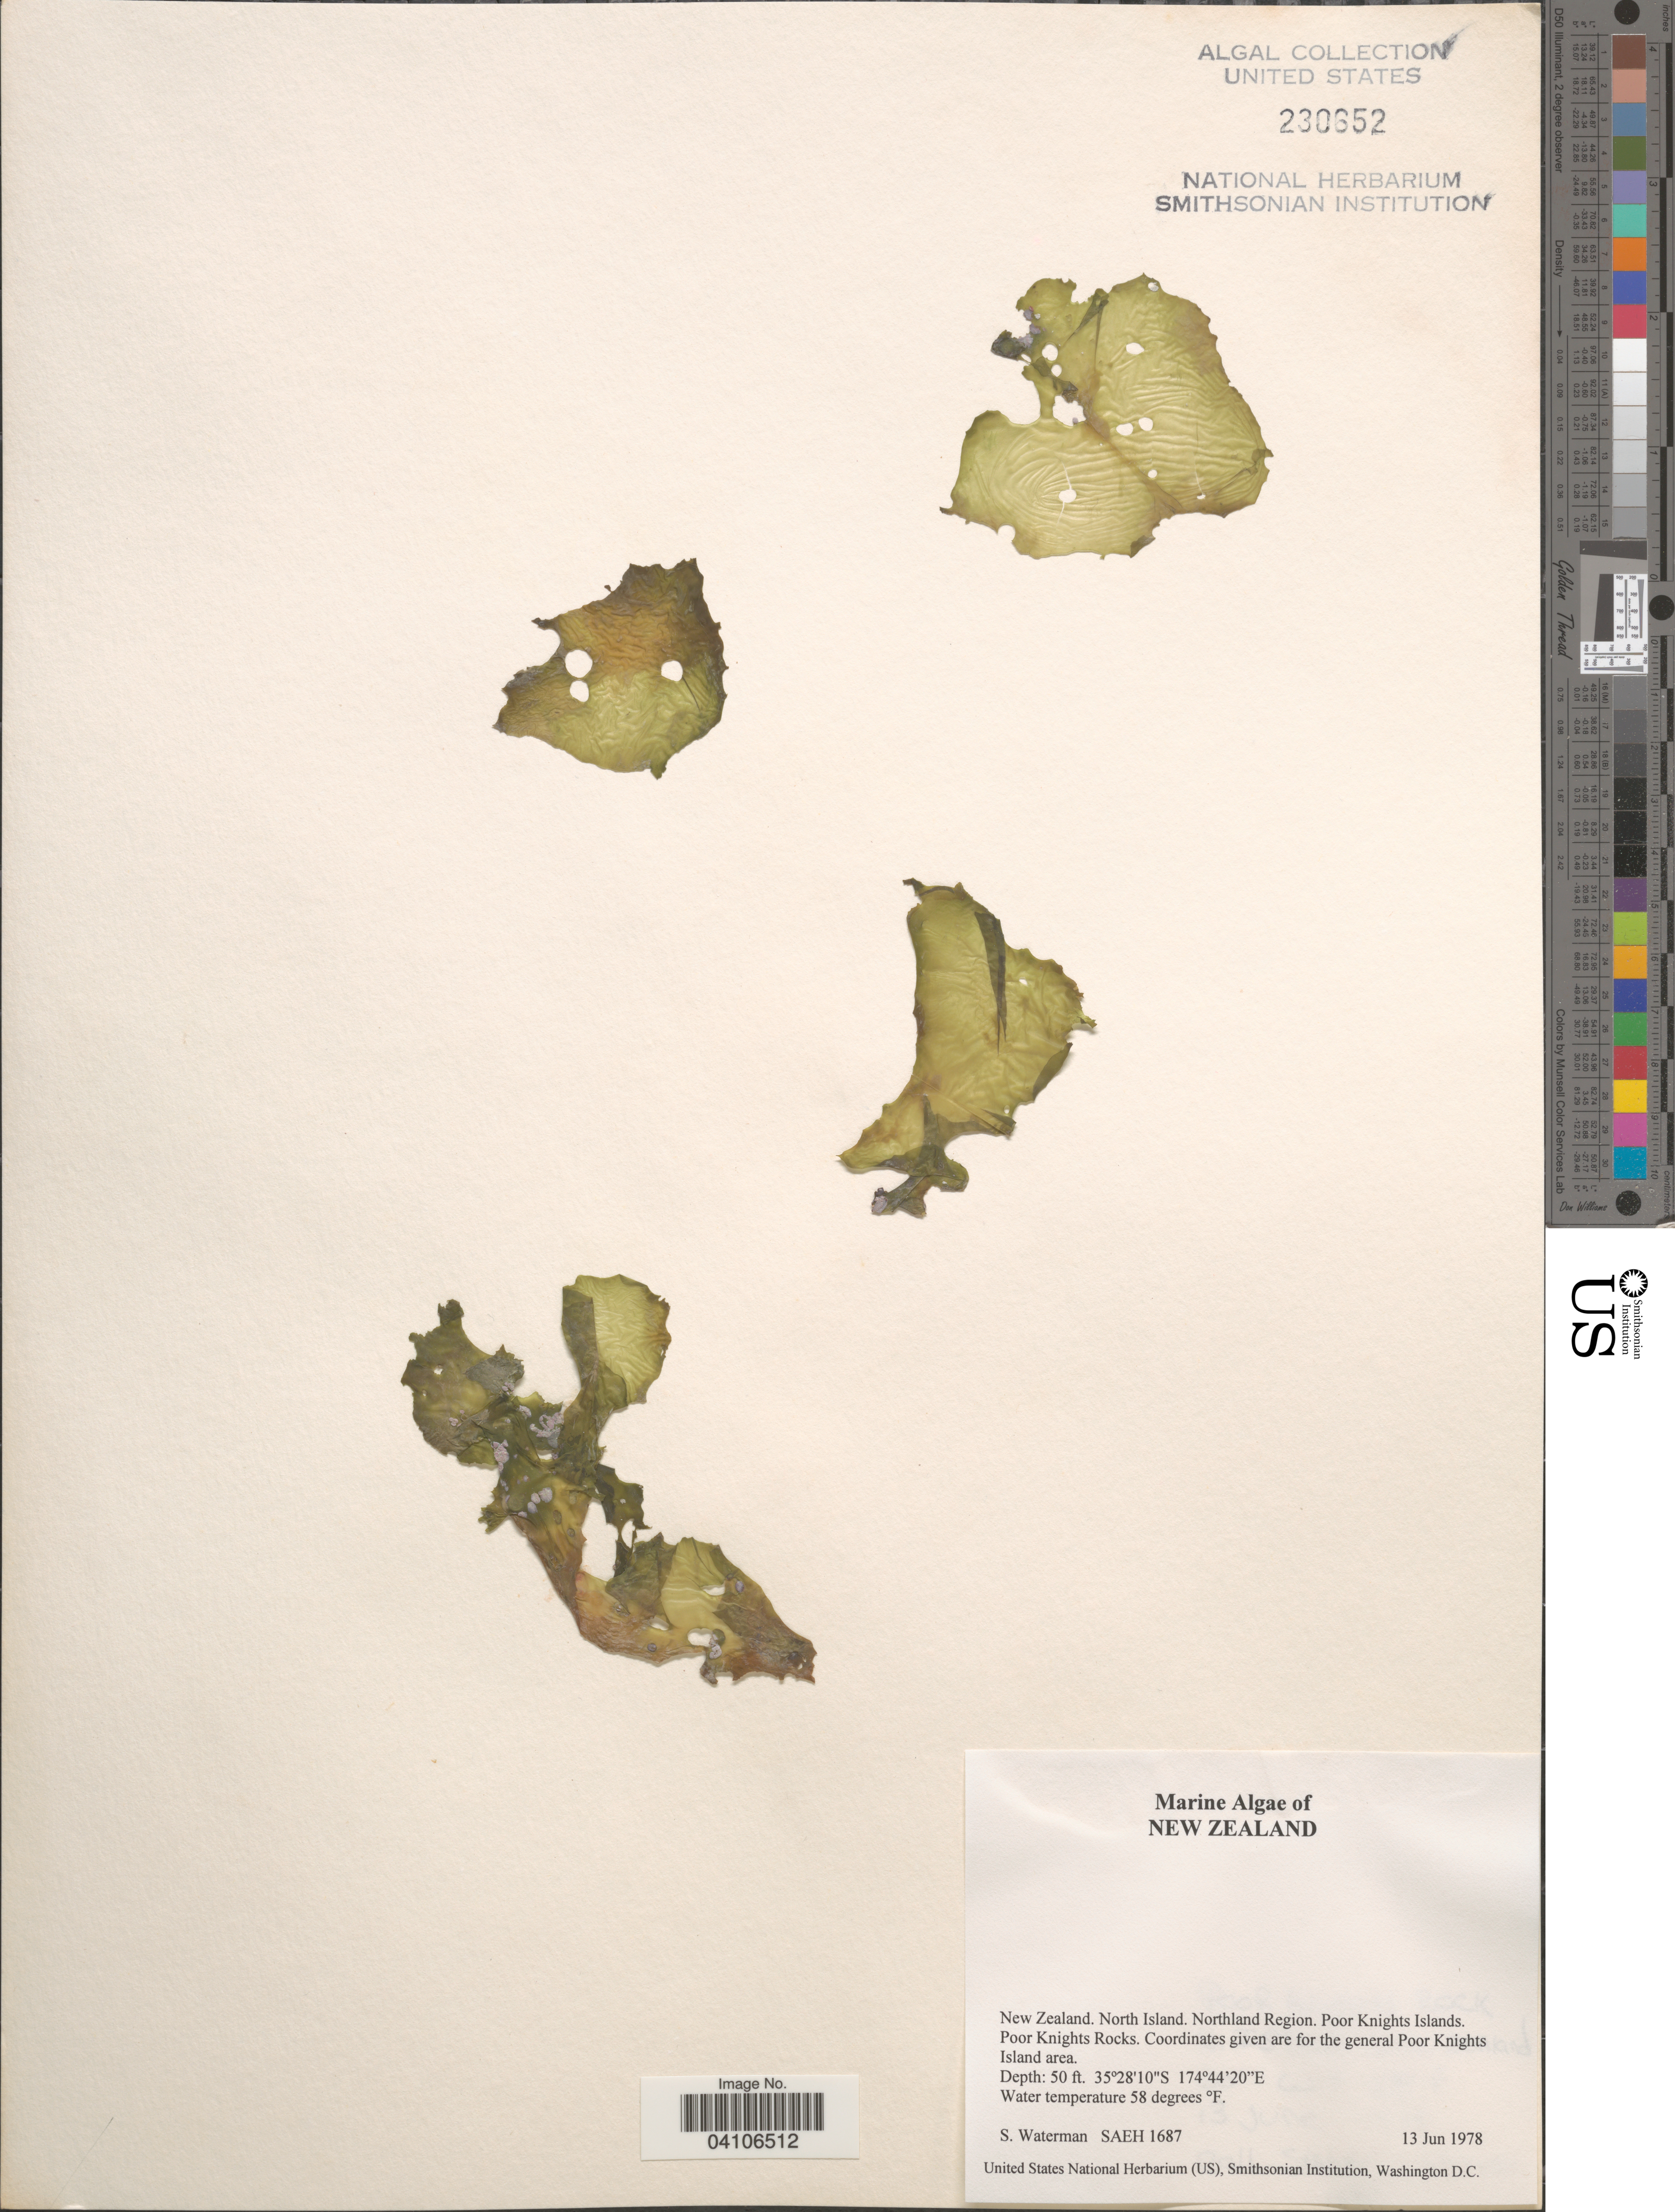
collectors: S. Waterman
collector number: SAEH1687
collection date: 1978-06-13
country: New Zealand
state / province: Northland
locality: North Island. Northland Region. Poor Knights Islands. Poor Knights Rocks. Coordinates given are for the general Poor Knights Island area.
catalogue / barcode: US 230652